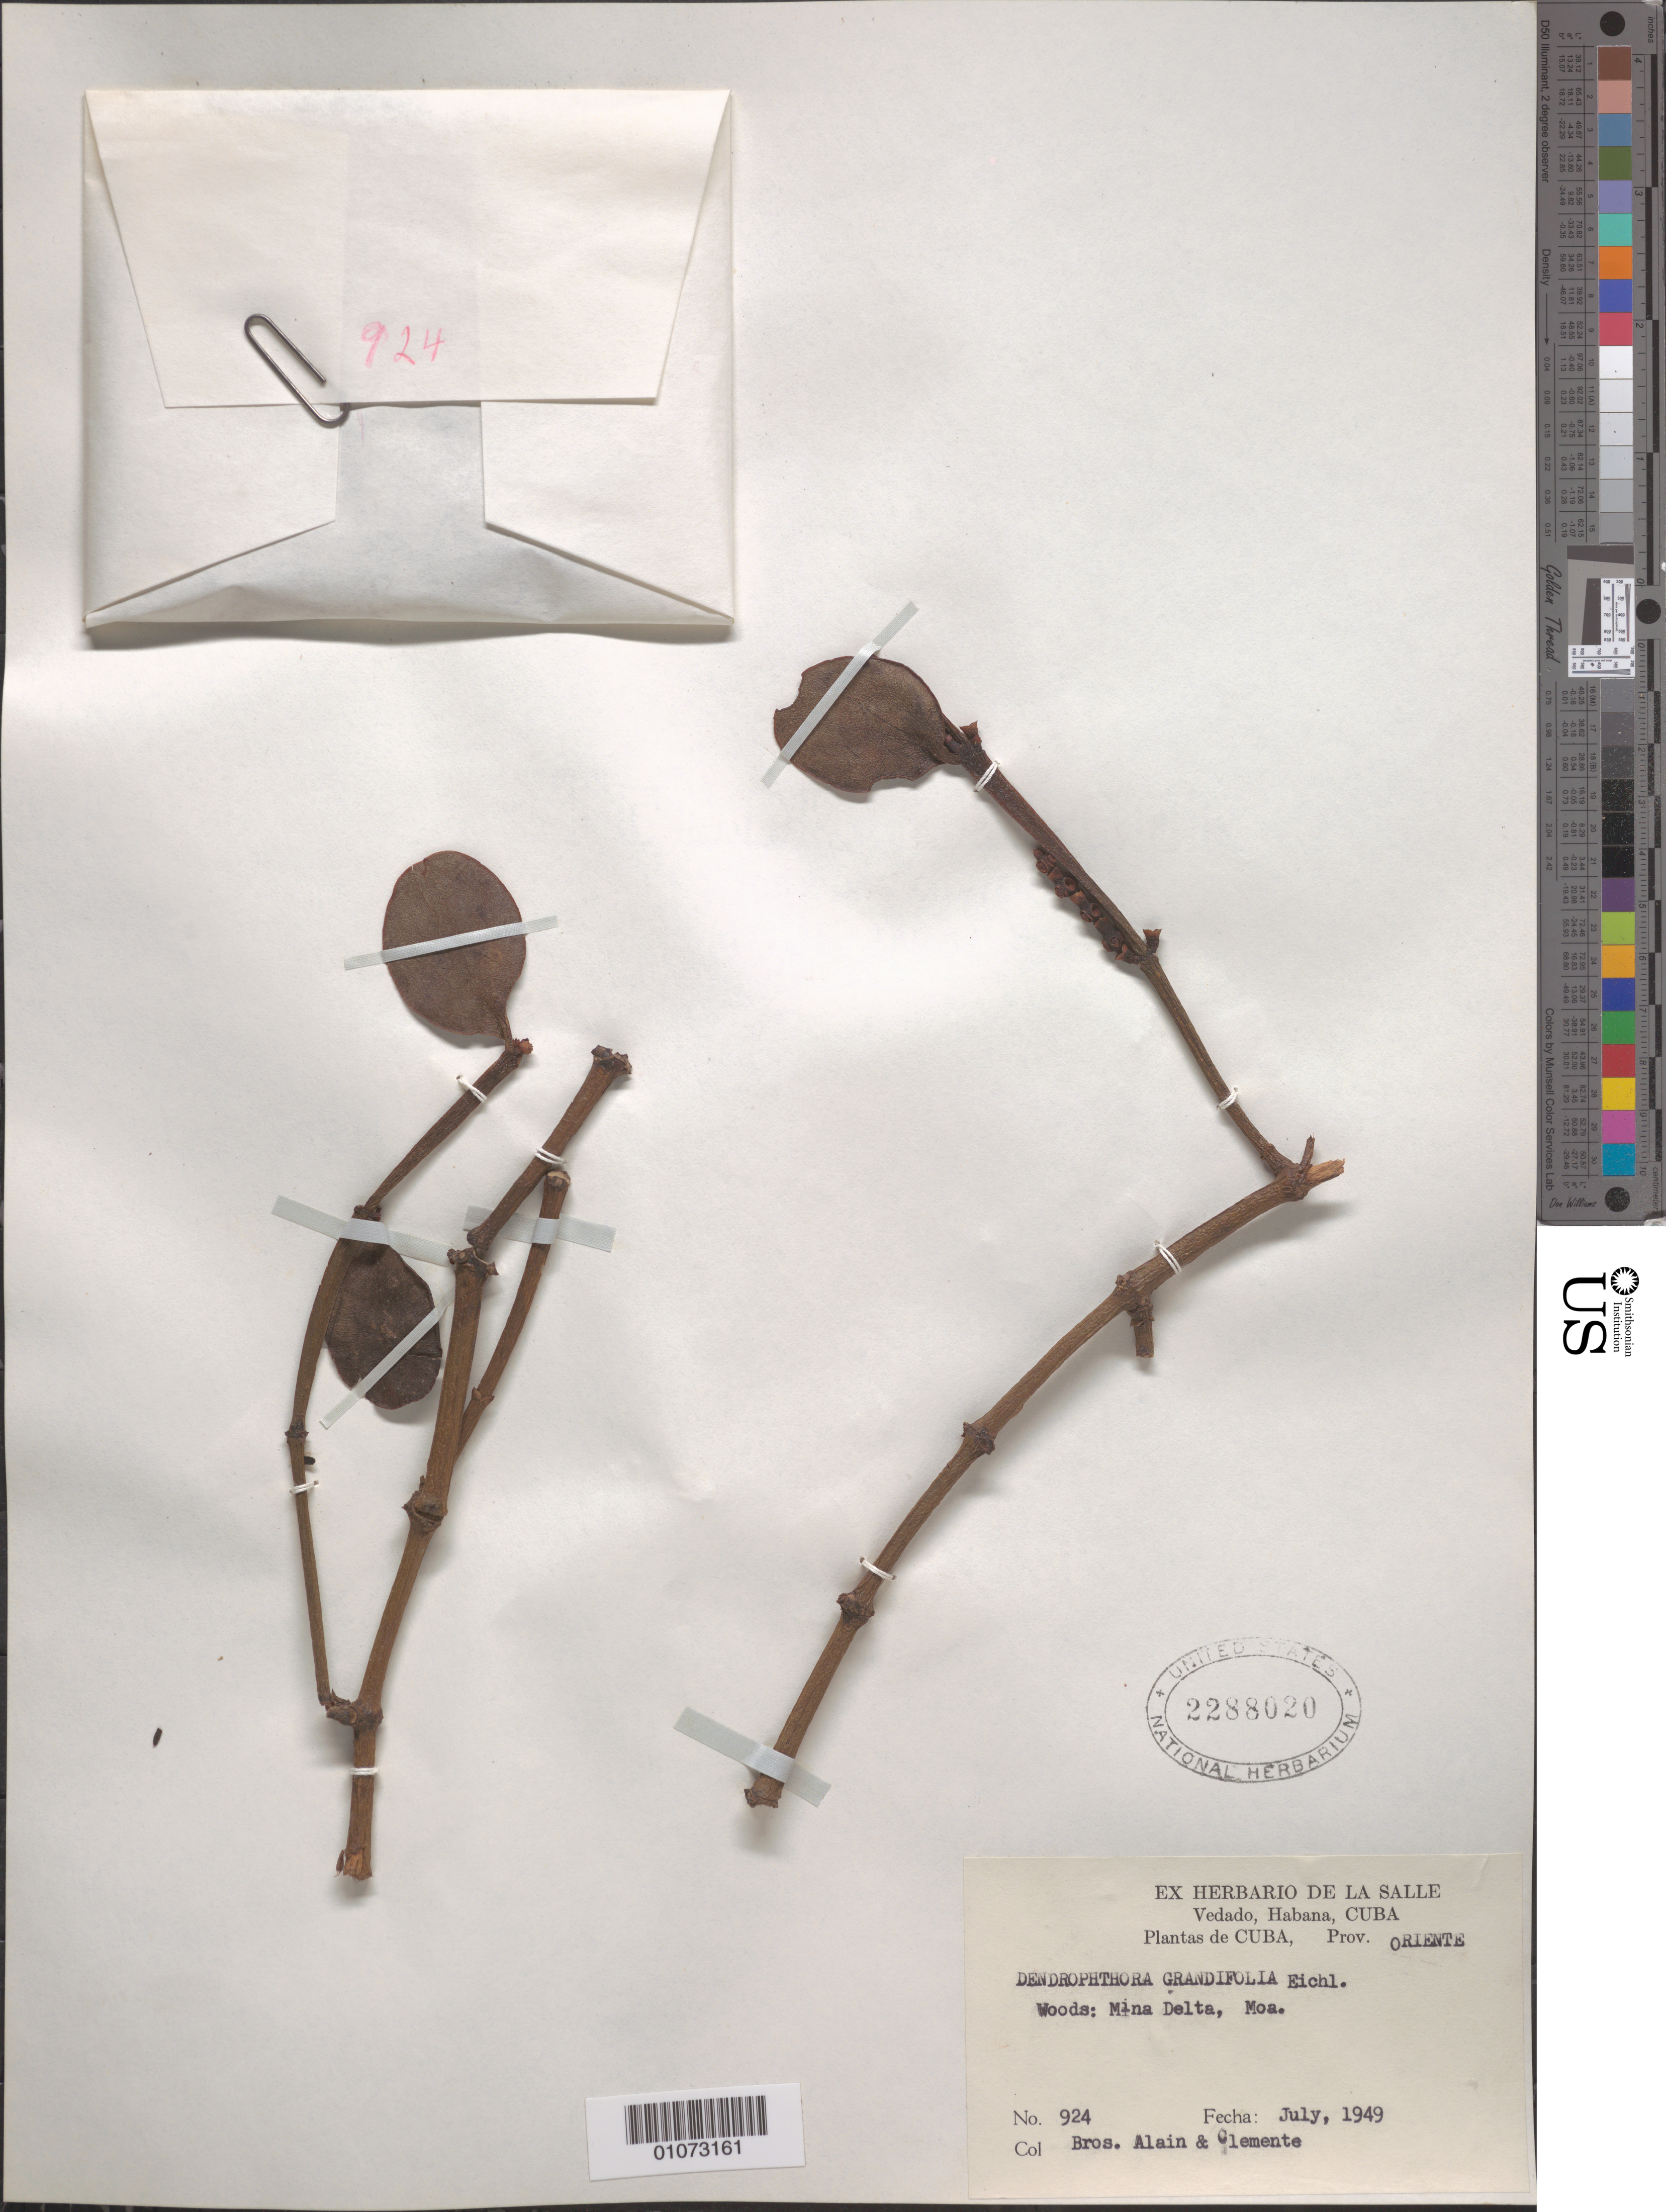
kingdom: Plantae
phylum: Tracheophyta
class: Magnoliopsida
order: Santalales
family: Viscaceae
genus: Dendrophthora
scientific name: Dendrophthora grandifolia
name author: Eichler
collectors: A. H. Liogier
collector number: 924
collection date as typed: Jul 1949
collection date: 1949-07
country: Cuba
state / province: Holguín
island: Cuba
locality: Mina Delta, Moa [Oriente]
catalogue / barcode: US 2288020